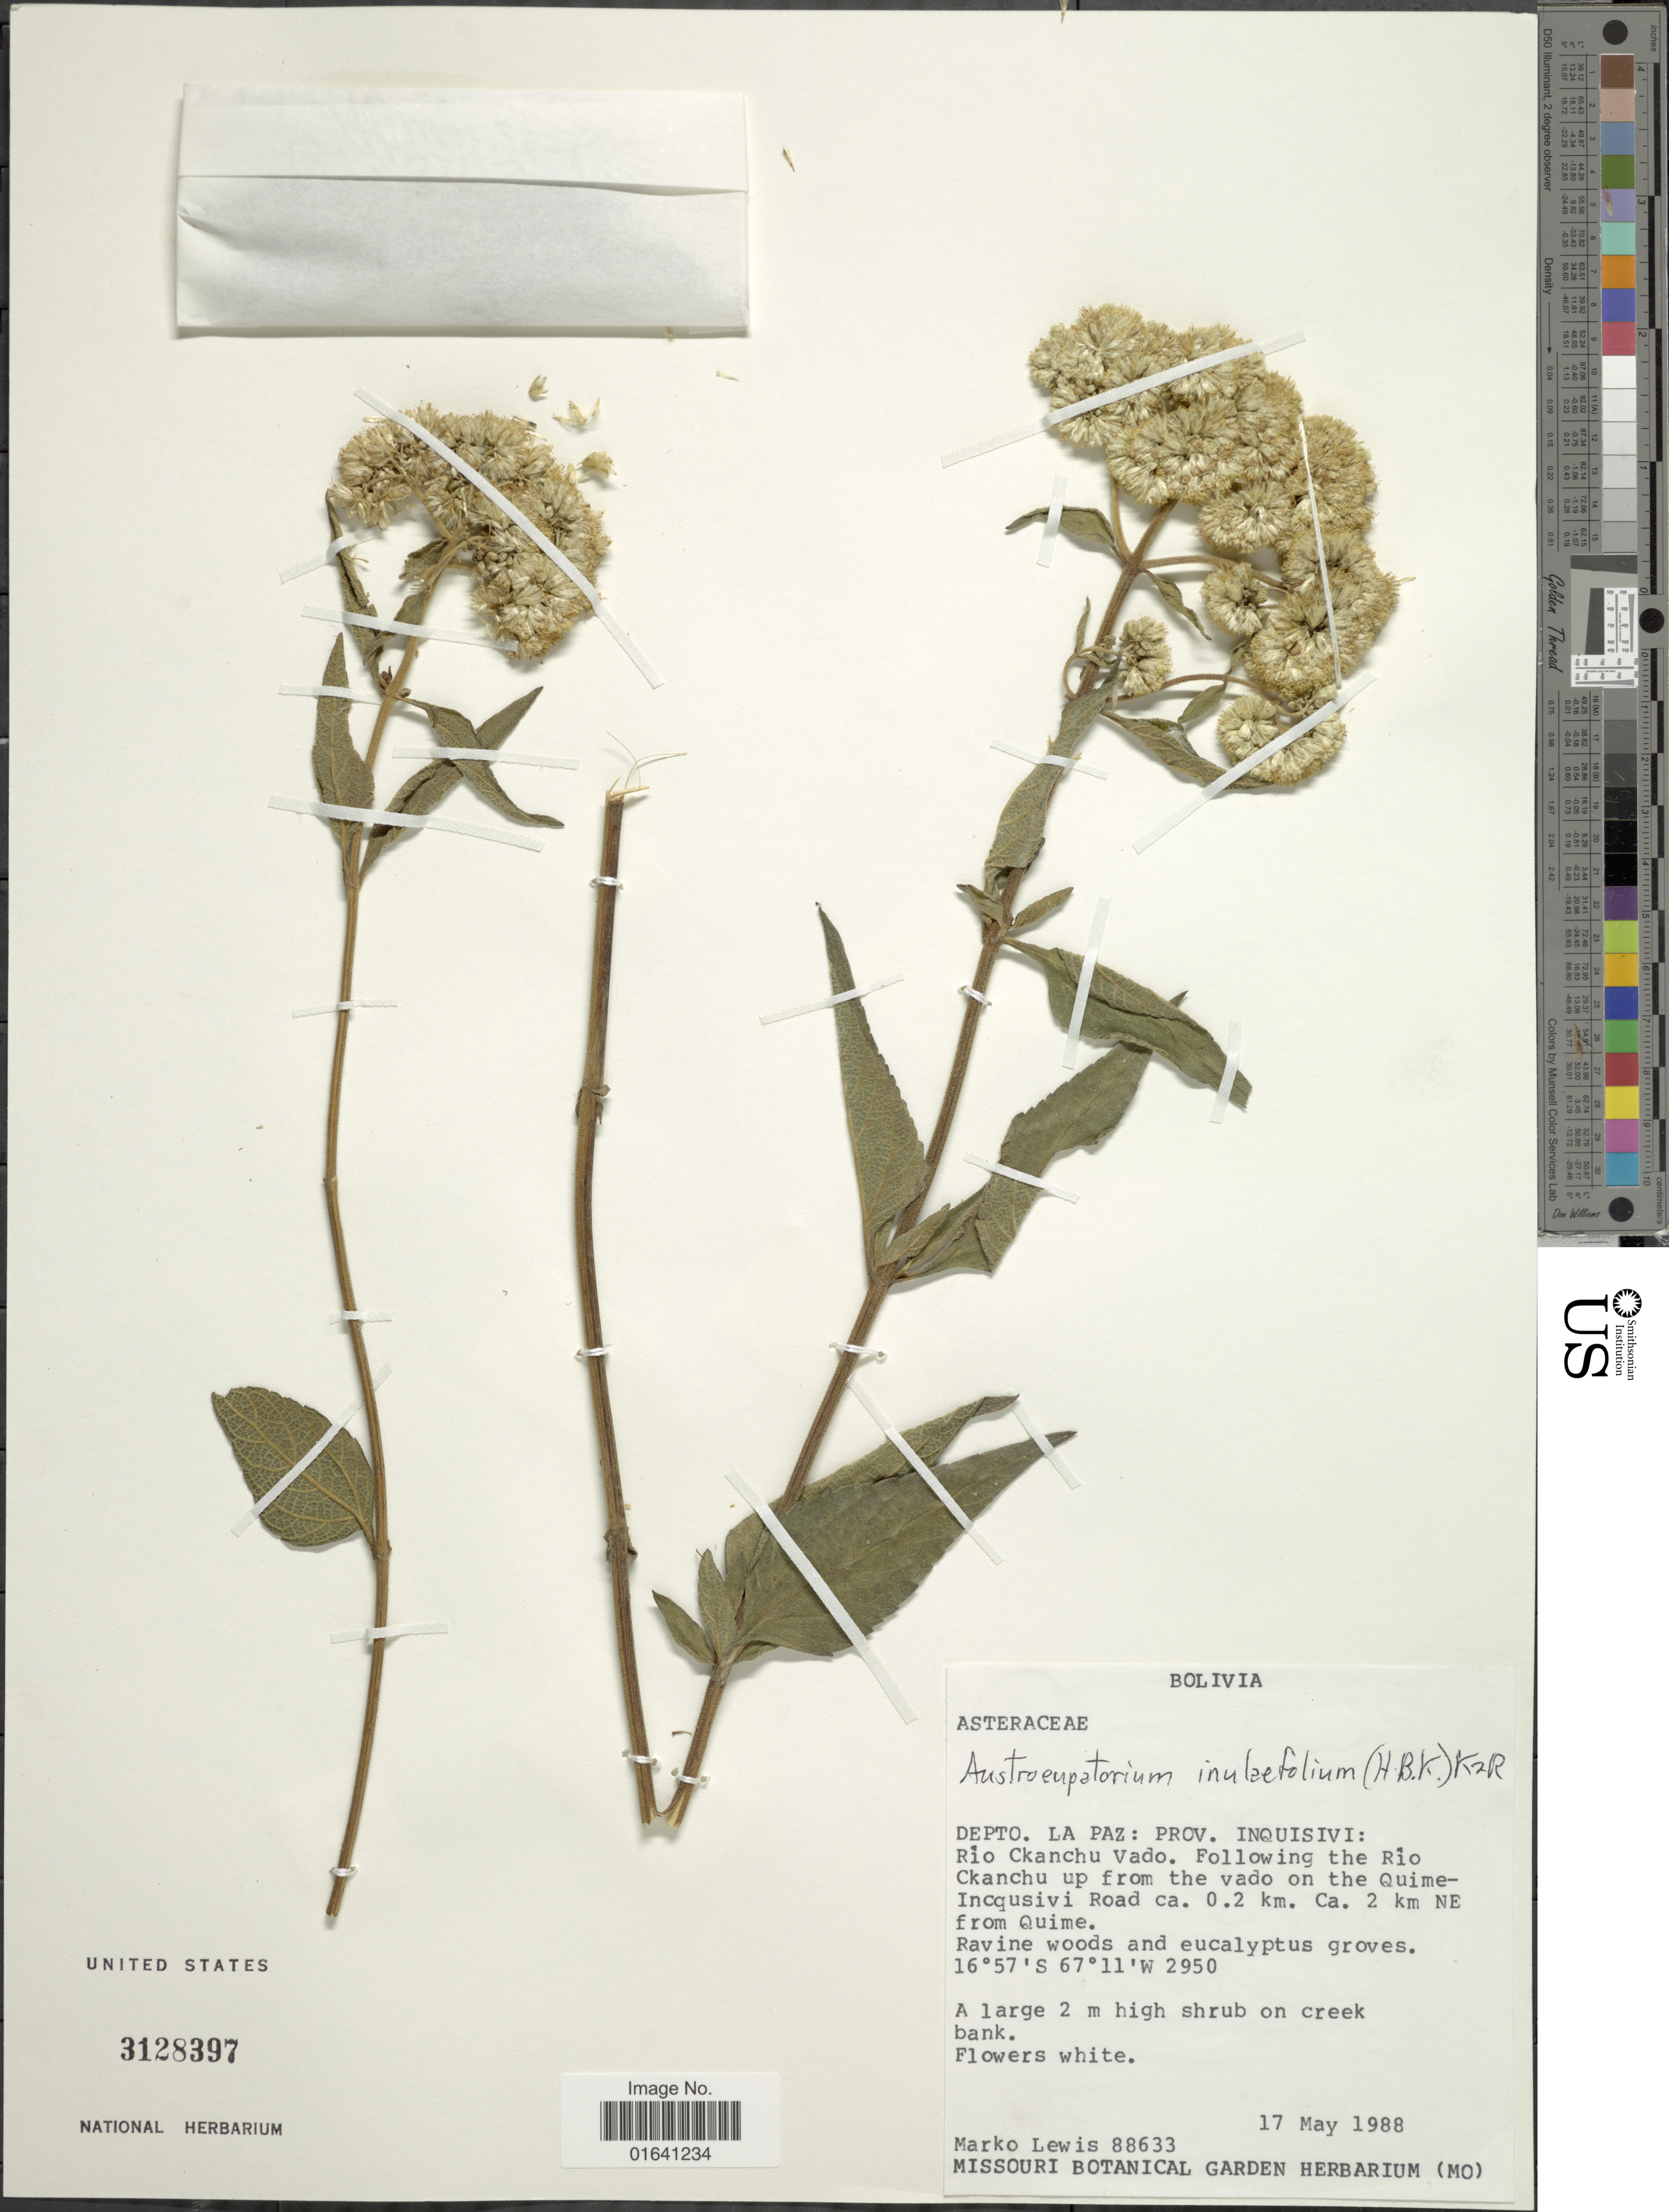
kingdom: Plantae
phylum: Tracheophyta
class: Magnoliopsida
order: Asterales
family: Asteraceae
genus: Austroeupatorium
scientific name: Austroeupatorium inulaefolium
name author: (Kunth) R.M. King & H. Rob.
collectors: M. A. Lewis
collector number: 88633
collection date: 1988-05-17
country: El Salvador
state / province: La Paz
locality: Depto. La Paz: Prov. Inquisivi: Rio Ckanchu Vado. Following the Río Ckanchu up from the vado on the Quime-Incqusivi Road ca. 0.2 km. Ca. 2 km NE from Quime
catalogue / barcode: US 3128397